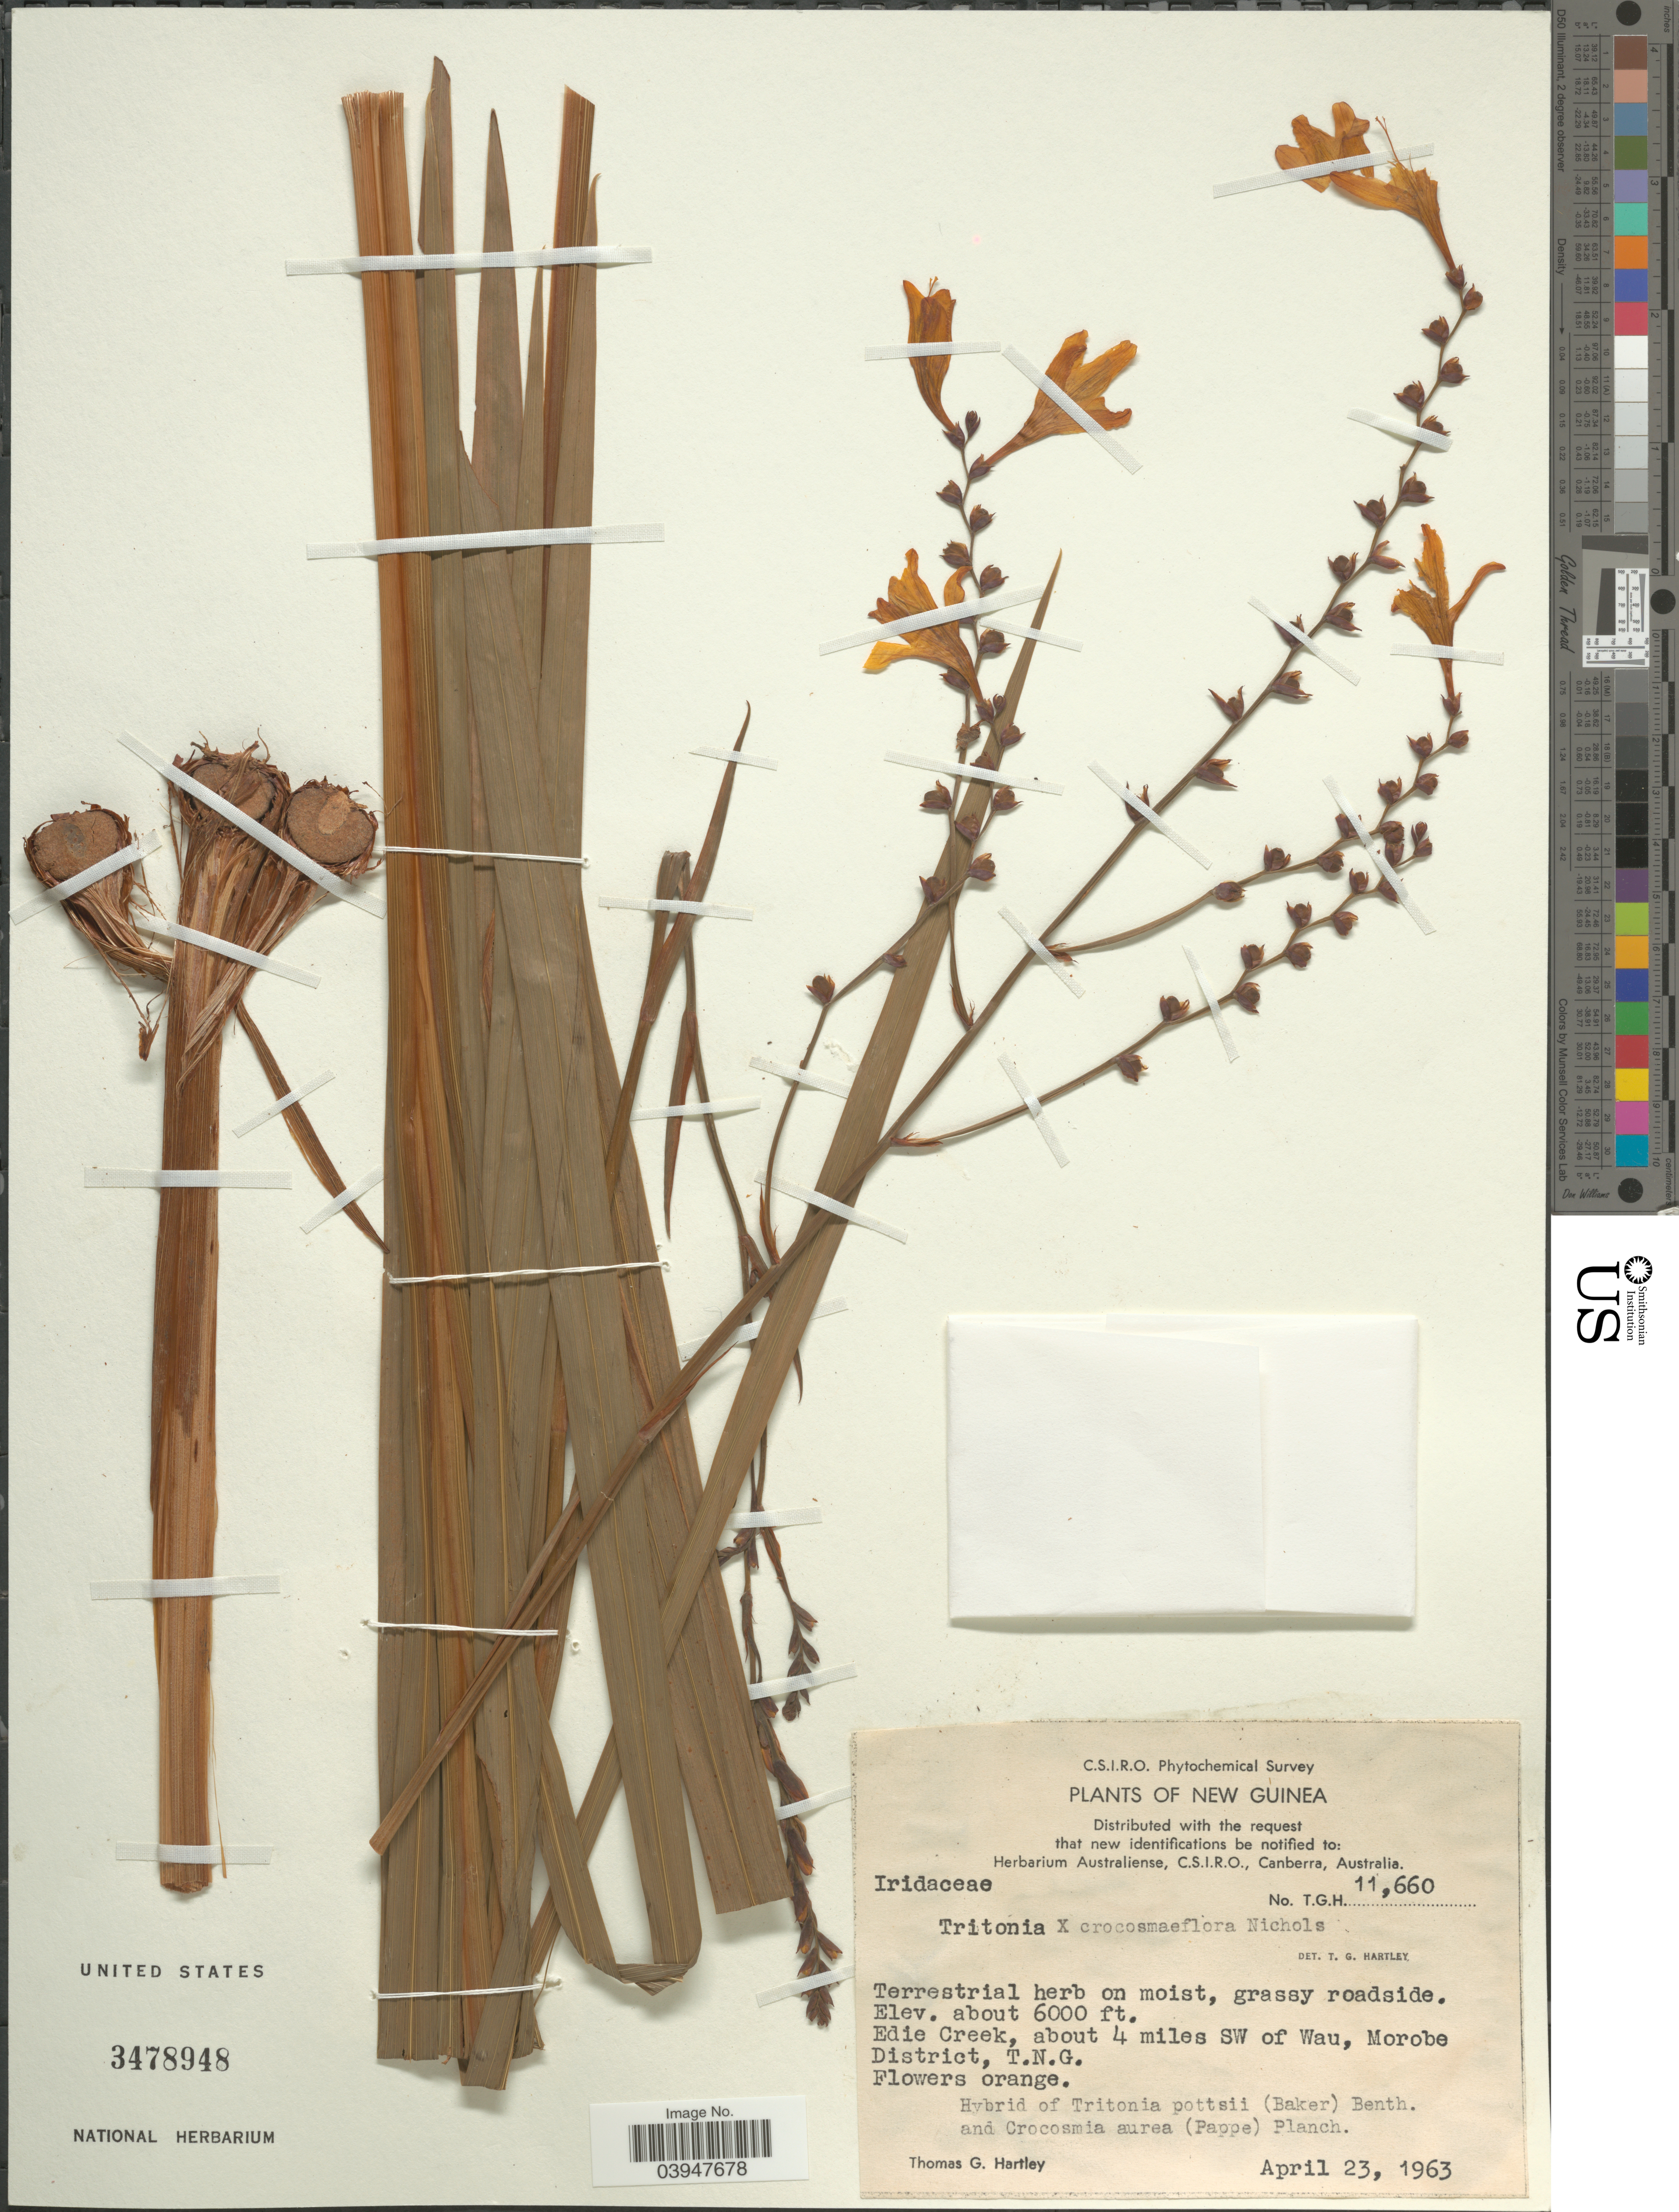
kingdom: Plantae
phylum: Tracheophyta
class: Liliopsida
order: Asparagales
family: Iridaceae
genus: Crocosmia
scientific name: Crocosmia x crocosmiiflora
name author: (Lemoine) N.E. Br.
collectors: T. G. Hartley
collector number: TGH 11660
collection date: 1963-04-23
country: Papua New Guinea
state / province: Morobe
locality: New Guinea. Edie Creek, about 4 miles SW of Wau, Morobe District, T.N.G.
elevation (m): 1829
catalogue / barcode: US 3478948